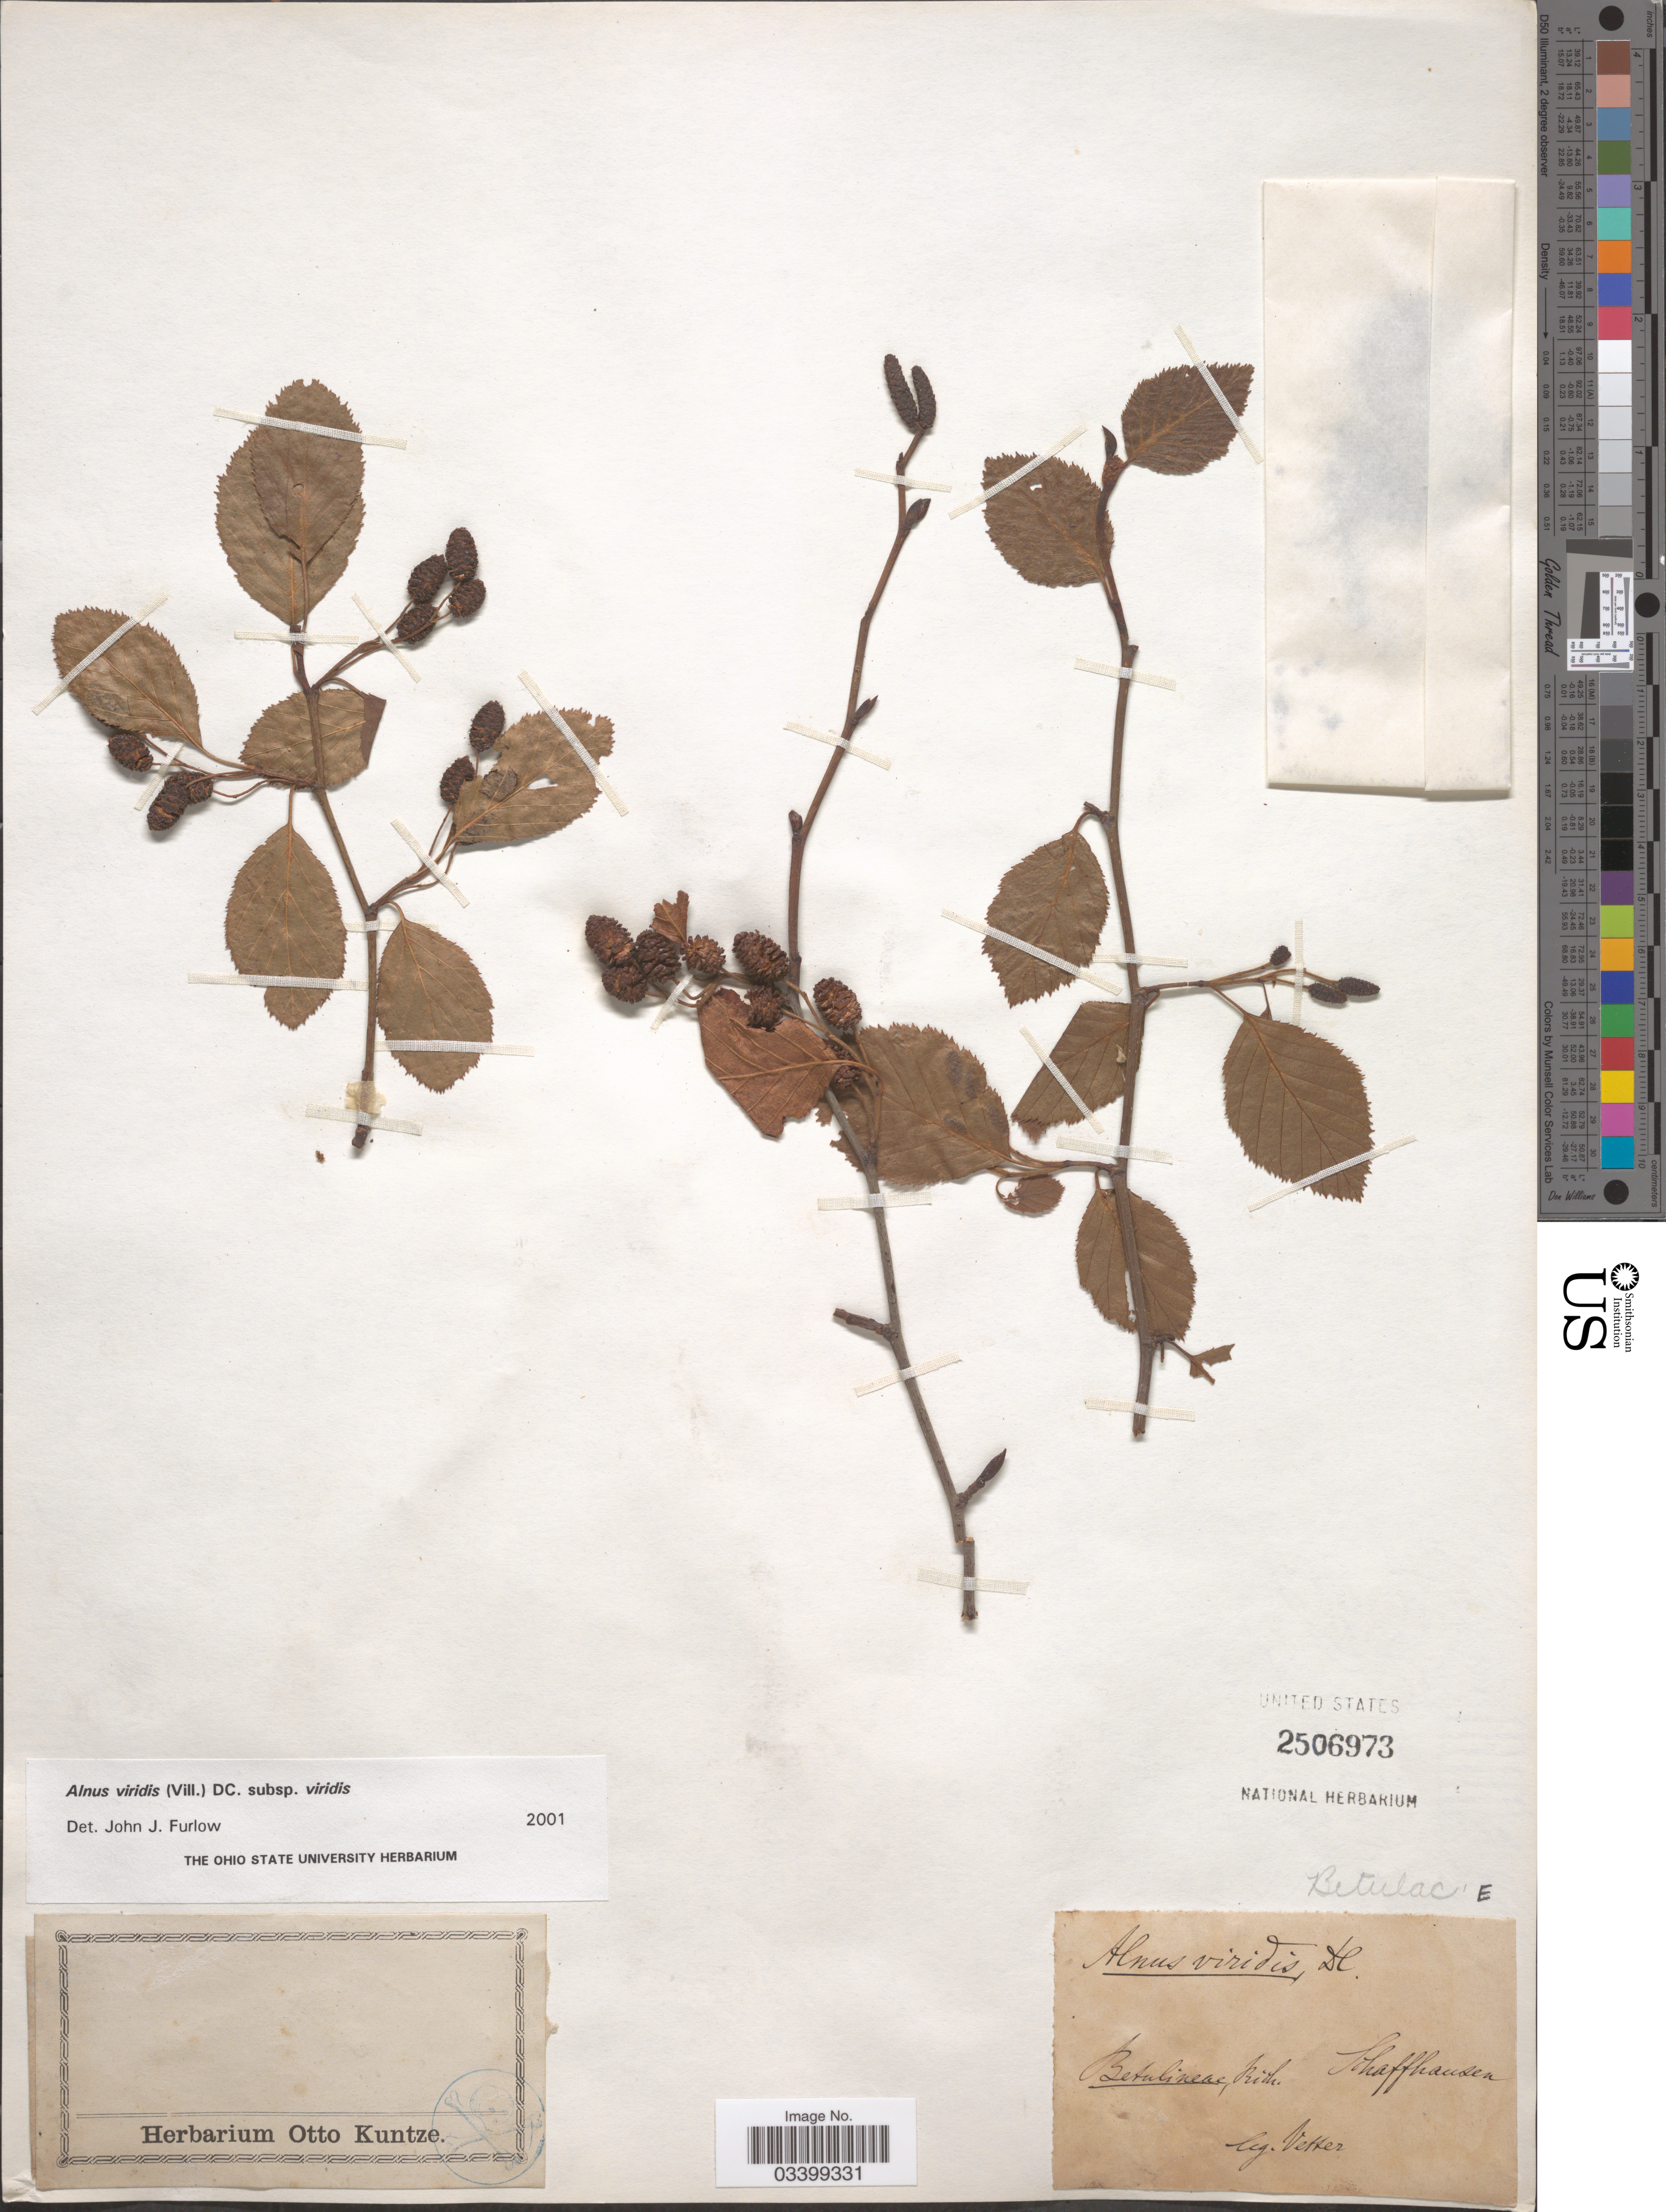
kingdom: Plantae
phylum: Tracheophyta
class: Magnoliopsida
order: Fagales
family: Betulaceae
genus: Alnus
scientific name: Alnus viridis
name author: (Chaix) DC.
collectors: Vetter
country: Switzerland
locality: Schaffhausen.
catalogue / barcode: US 2506973